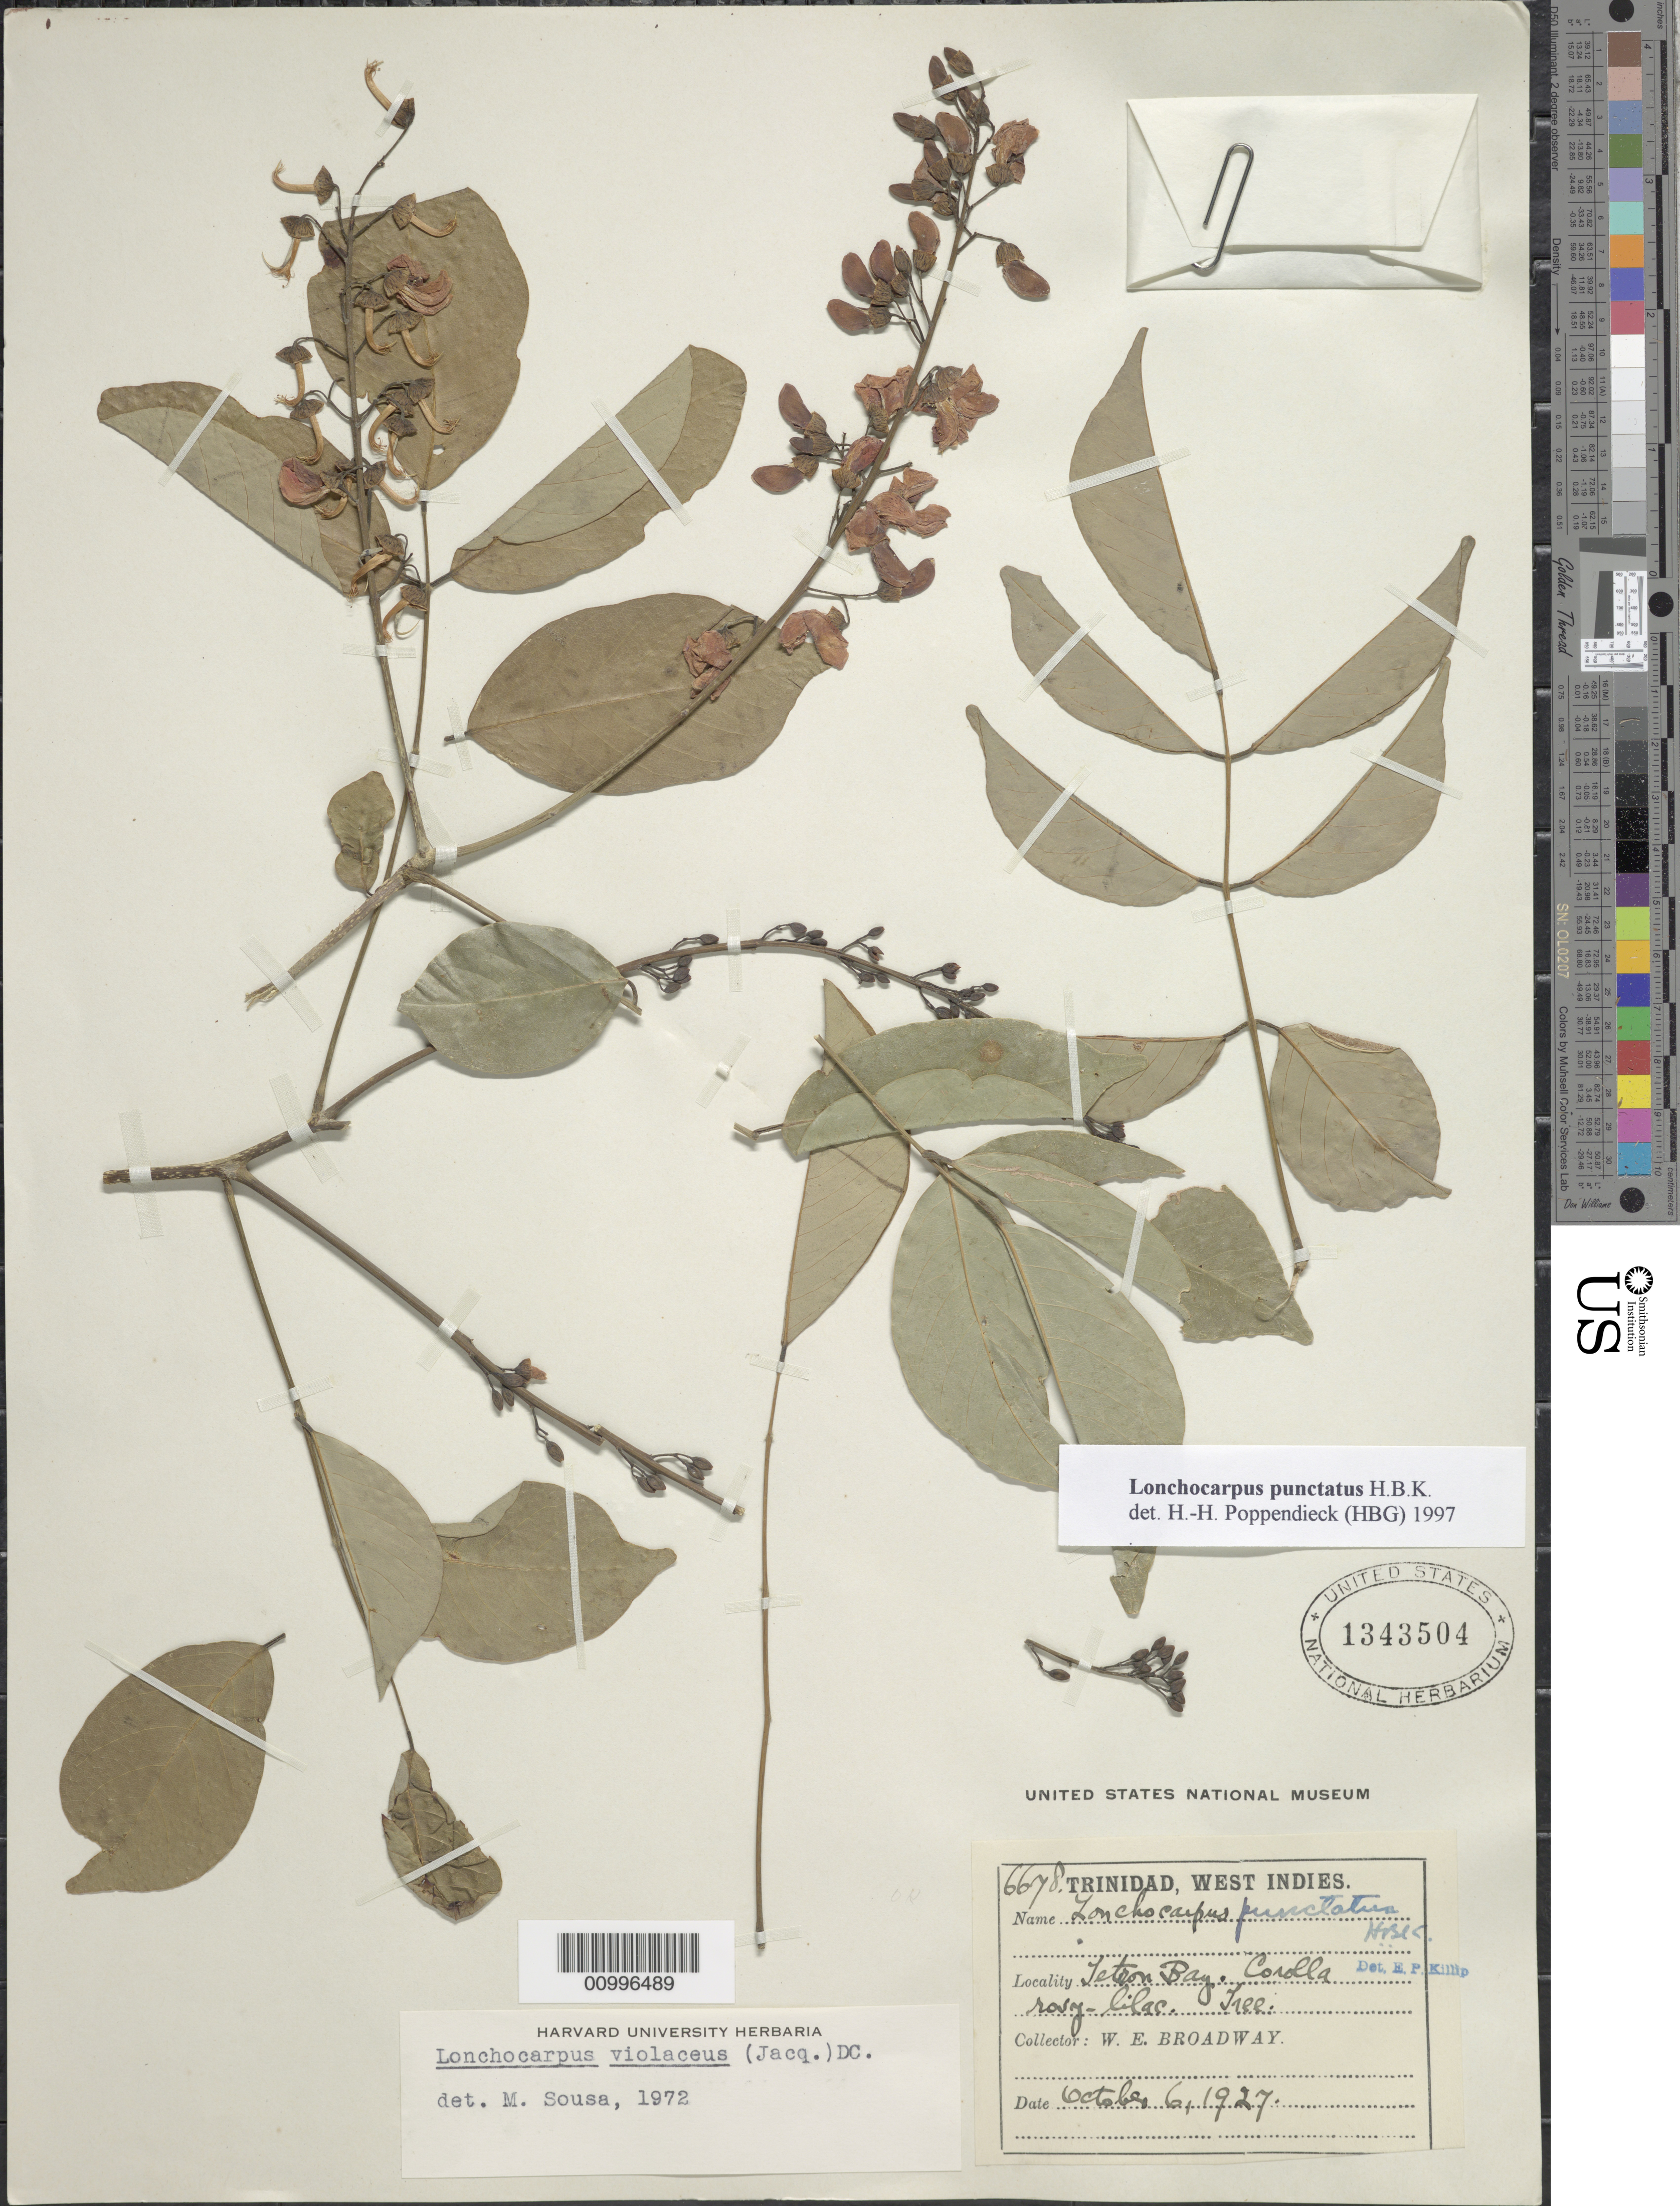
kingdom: Plantae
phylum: Tracheophyta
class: Magnoliopsida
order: Fabales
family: Fabaceae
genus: Lonchocarpus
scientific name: Lonchocarpus punctatus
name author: Kunth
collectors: W. E. Broadway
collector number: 6678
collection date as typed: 06 Sep 1927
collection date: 1927-09-06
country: Trinidad and Tobago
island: Trinidad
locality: Tetron Bay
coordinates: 0 N, 0 E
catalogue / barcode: US 1343504